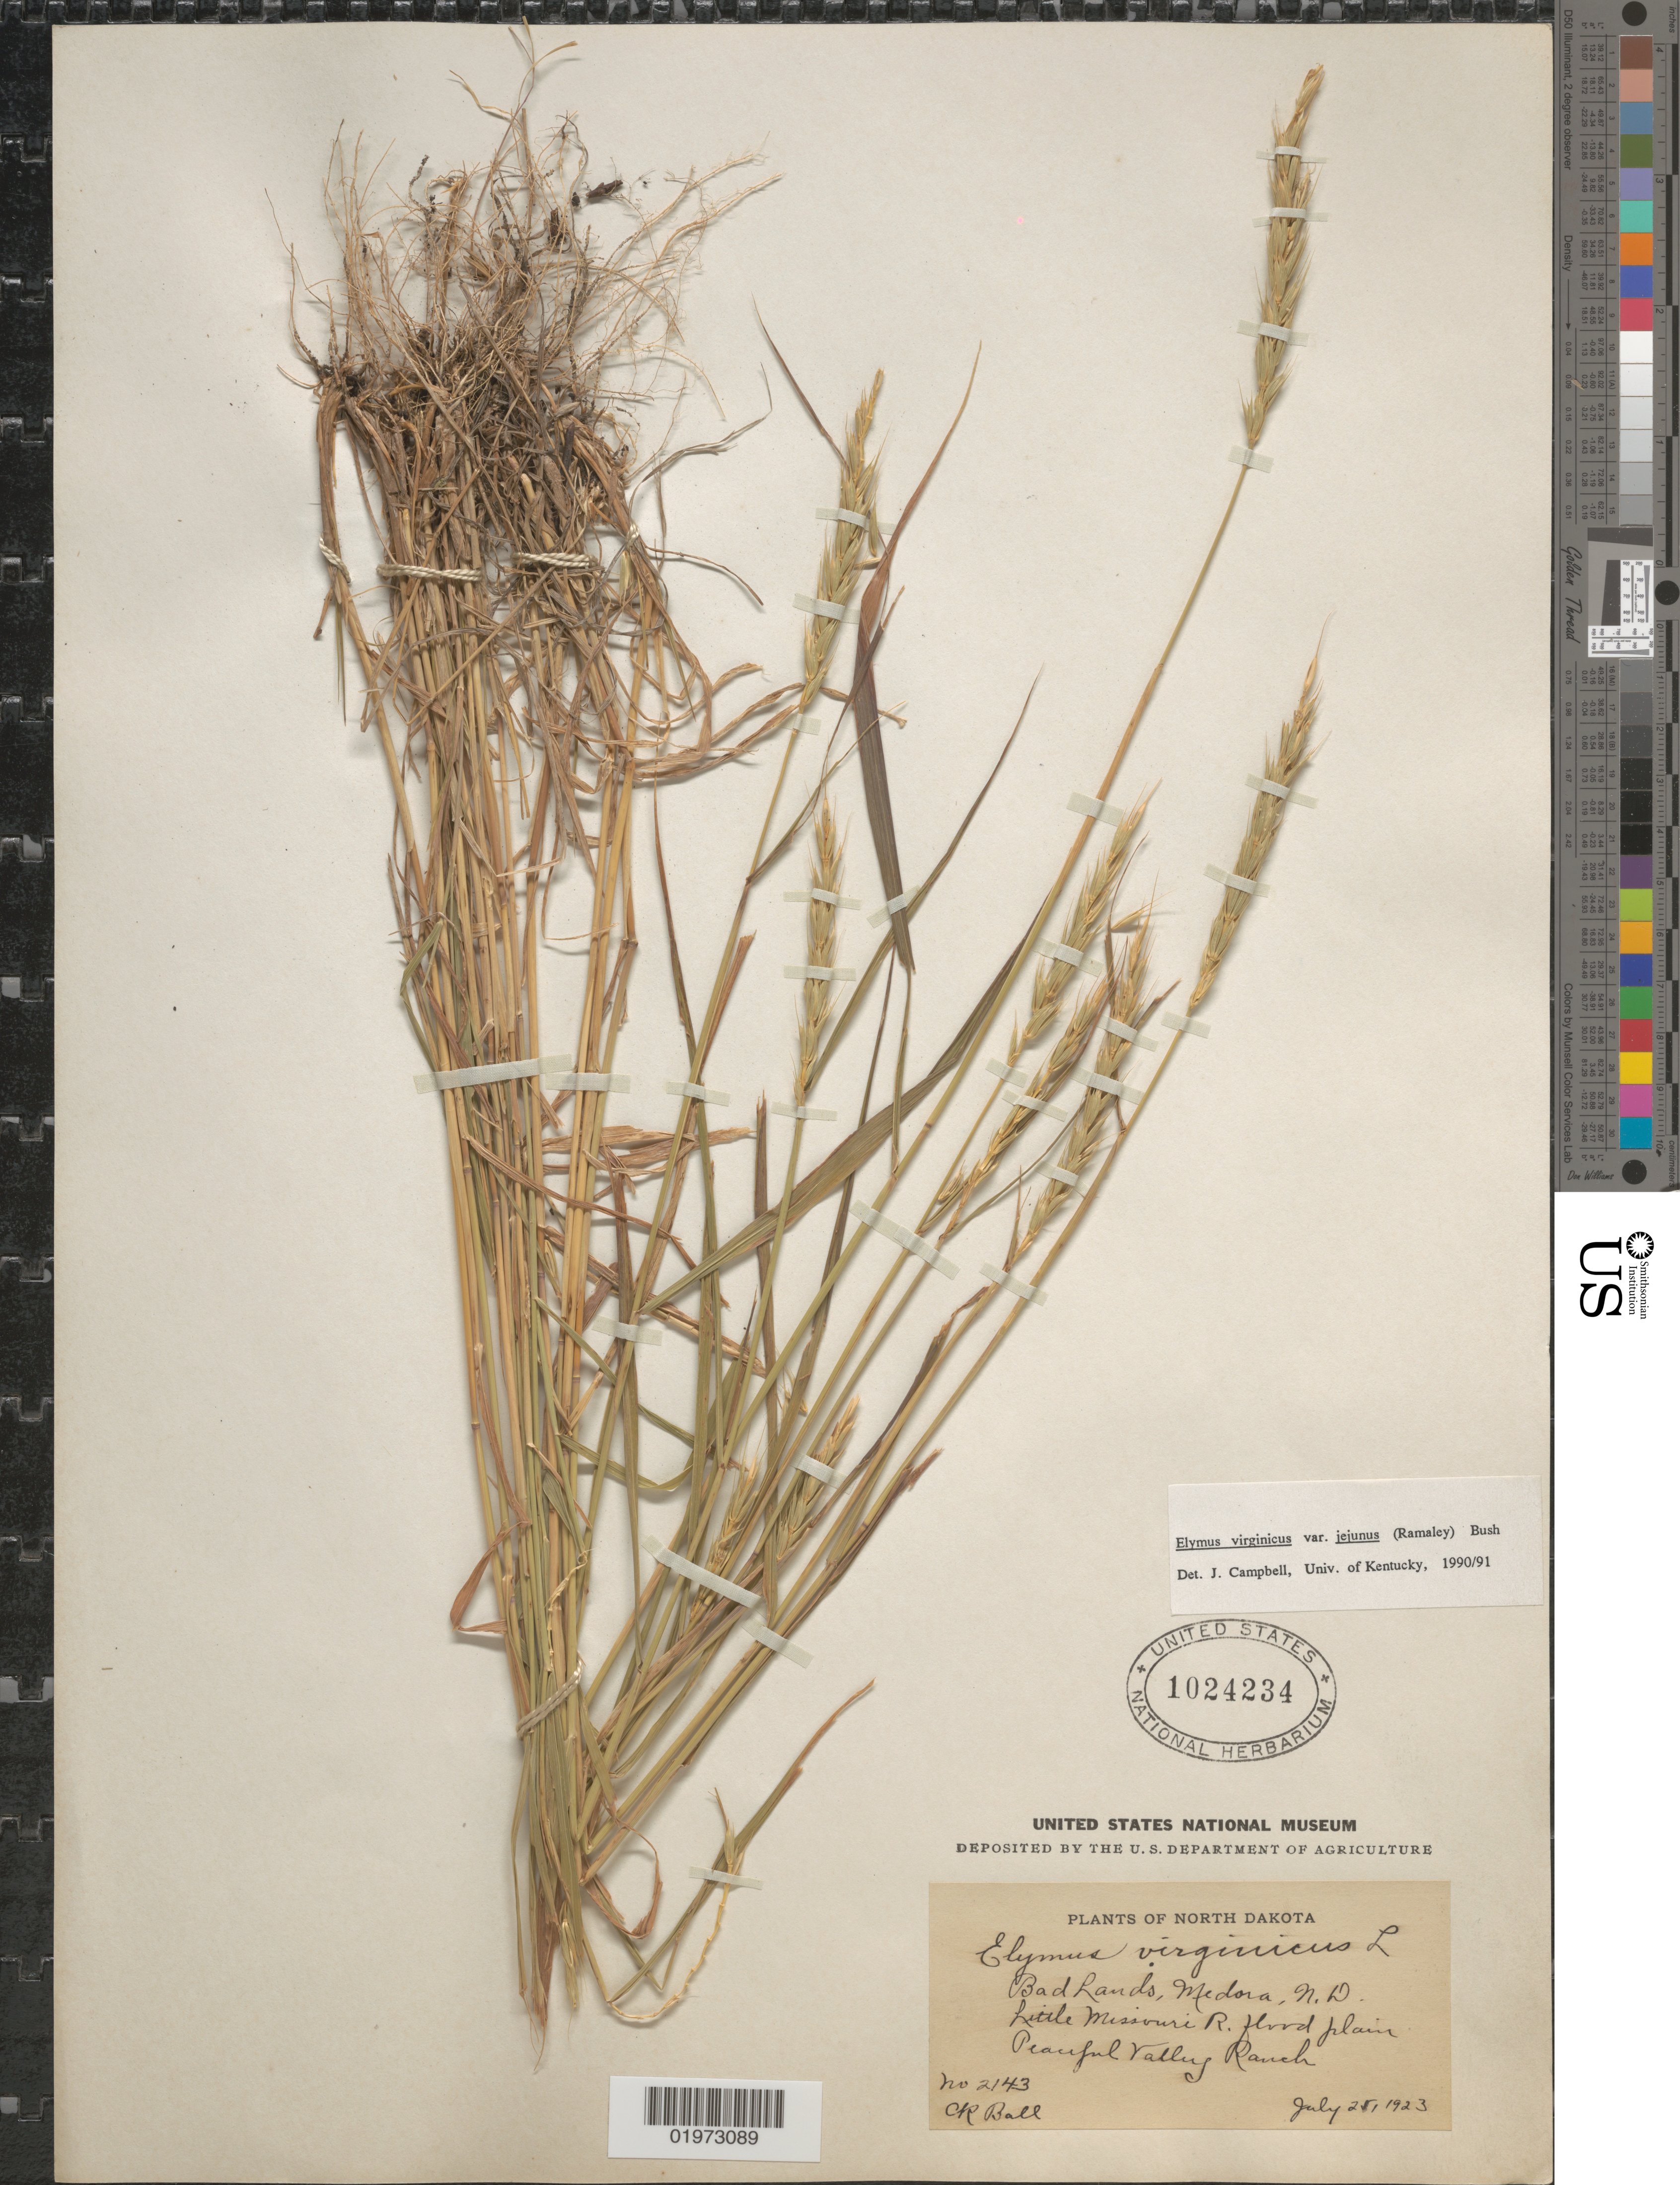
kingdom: Plantae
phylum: Tracheophyta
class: Liliopsida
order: Poales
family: Poaceae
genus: Elymus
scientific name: Elymus virginicus var. virginicus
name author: L.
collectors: C. R. Ball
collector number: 2143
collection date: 1923-07-25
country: United States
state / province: North Dakota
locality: Bad Lands, Medora. Little Missouri R. flood plain. Peaceful Valley Ranch.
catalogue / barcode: US 1024234